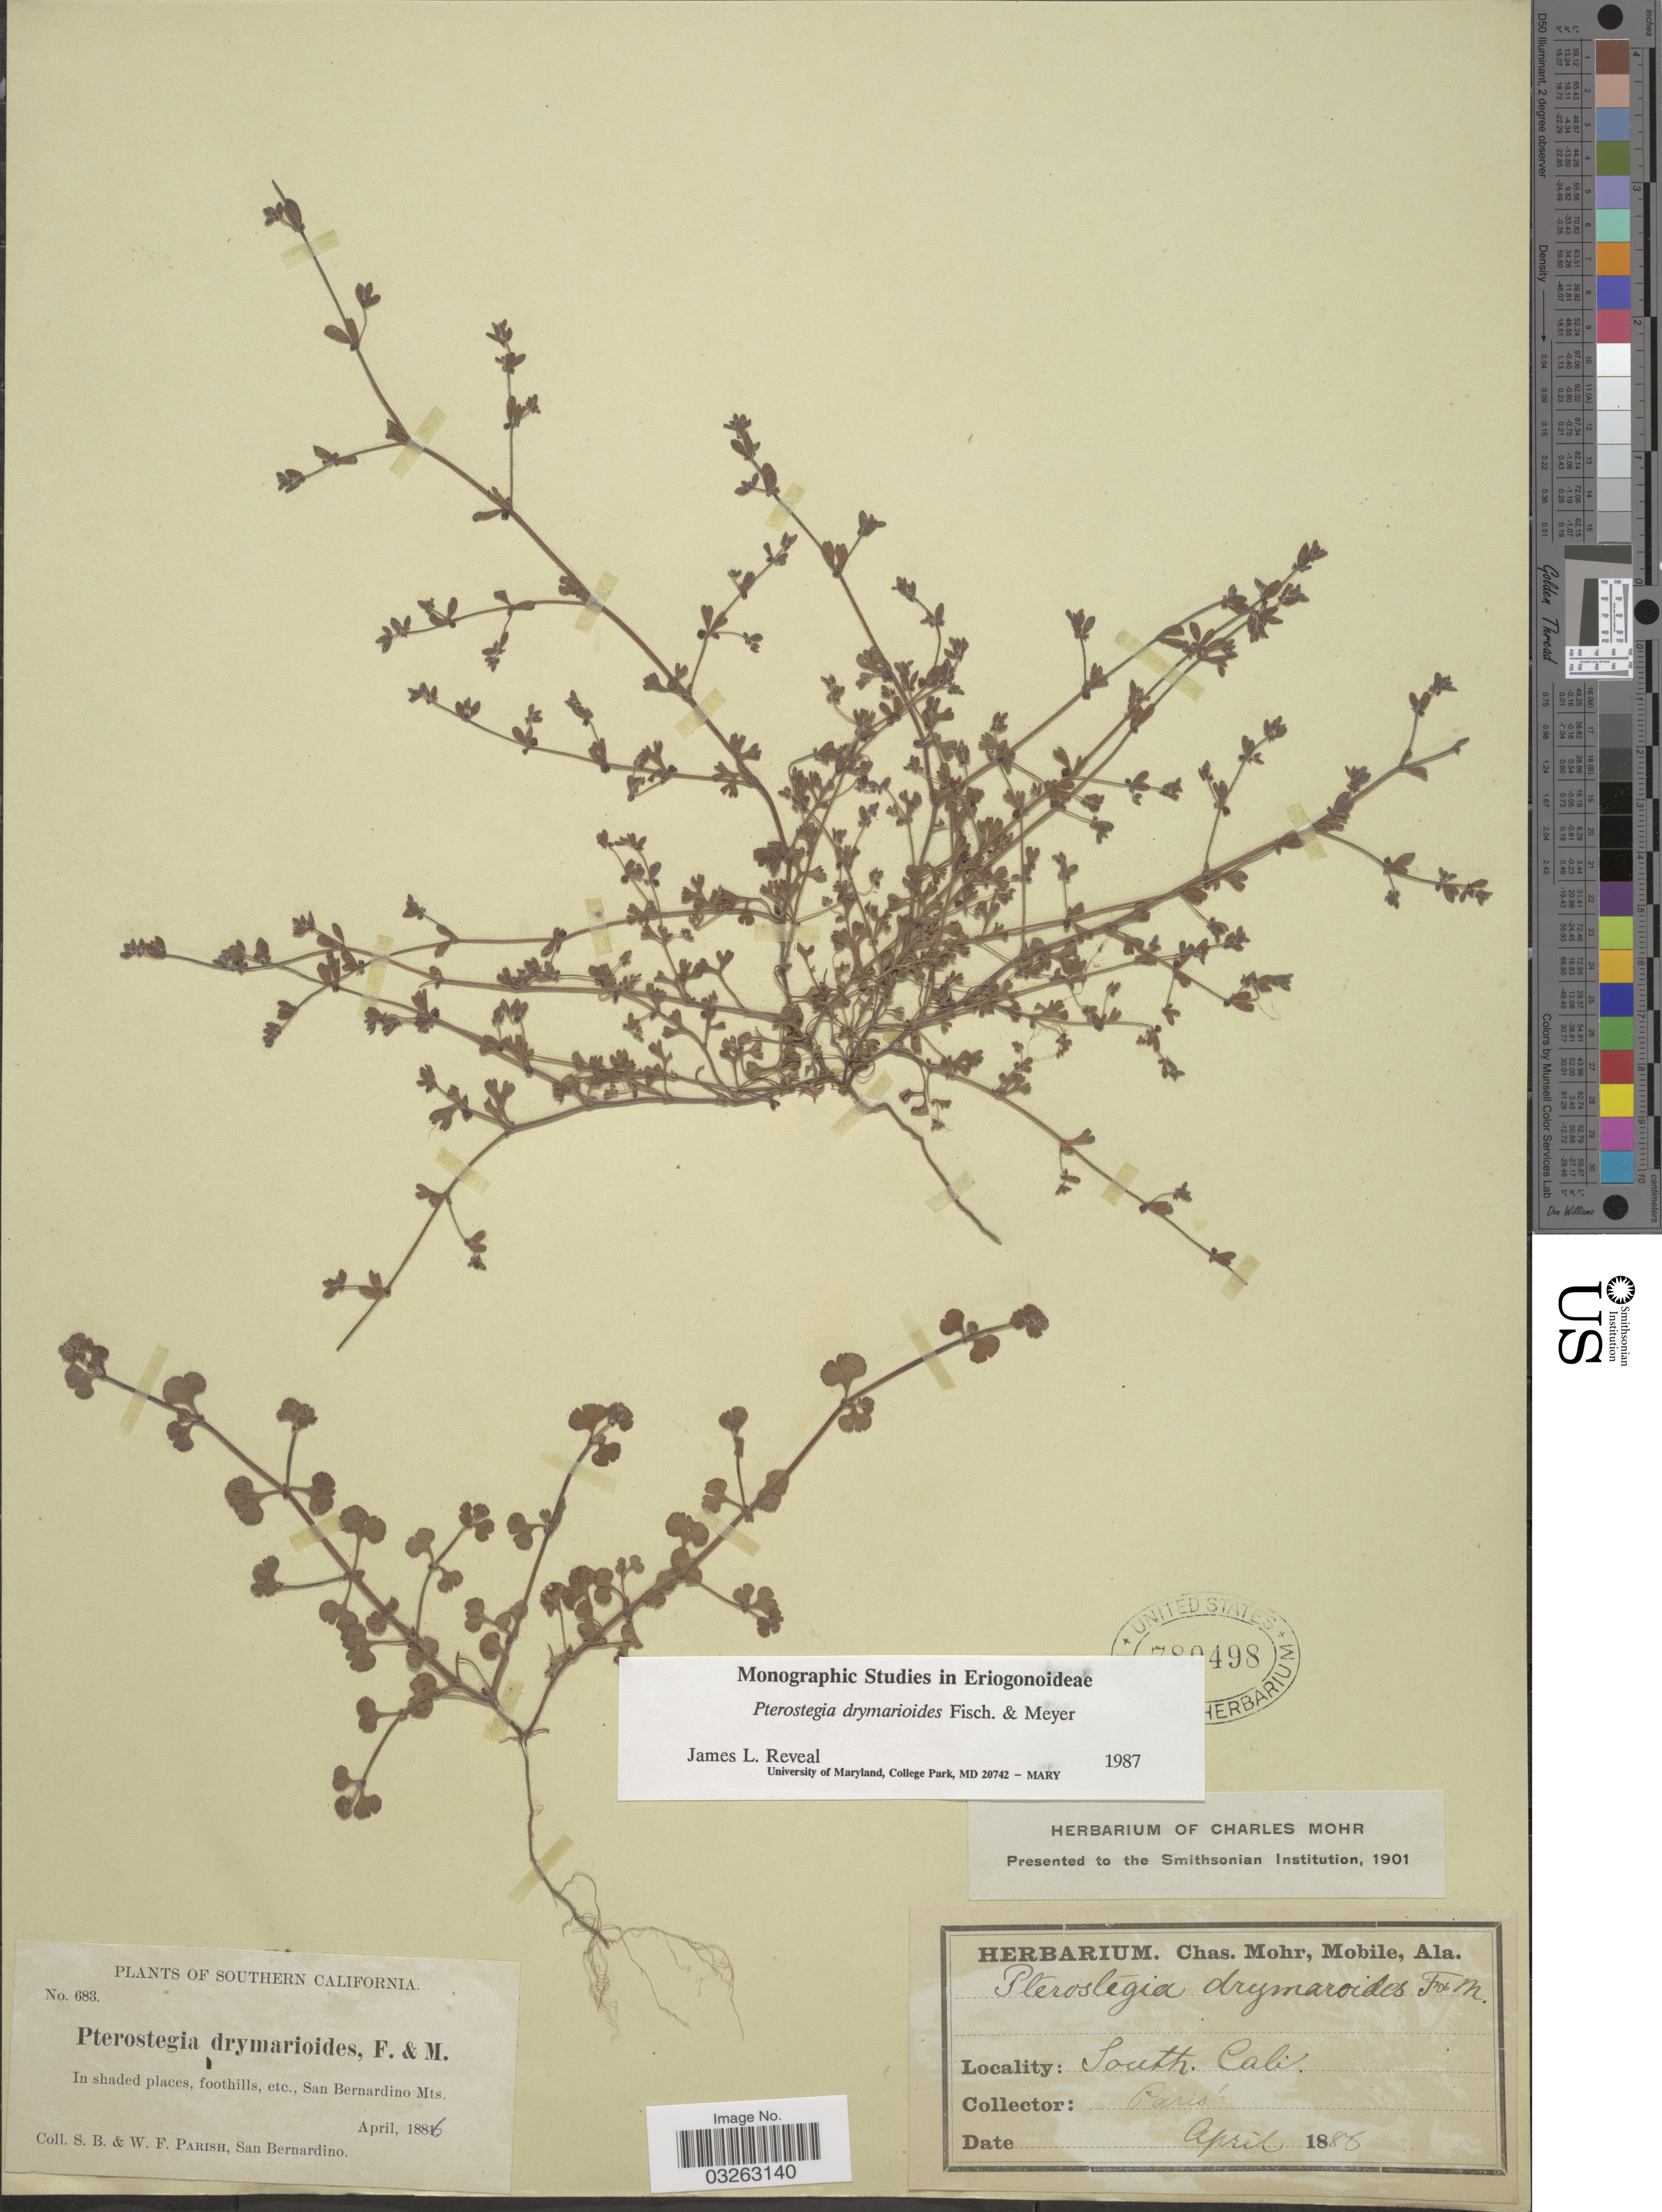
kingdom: Plantae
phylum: Tracheophyta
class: Magnoliopsida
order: Caryophyllales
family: Polygonaceae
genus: Pterostegia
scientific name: Pterostegia drymarioides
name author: Fisch. & C.A. Mey.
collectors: S. B. Parish & W. F. Parish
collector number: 683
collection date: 1886-04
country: United States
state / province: California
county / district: San Bernardino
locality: Southern California, San Bernardino Mts.